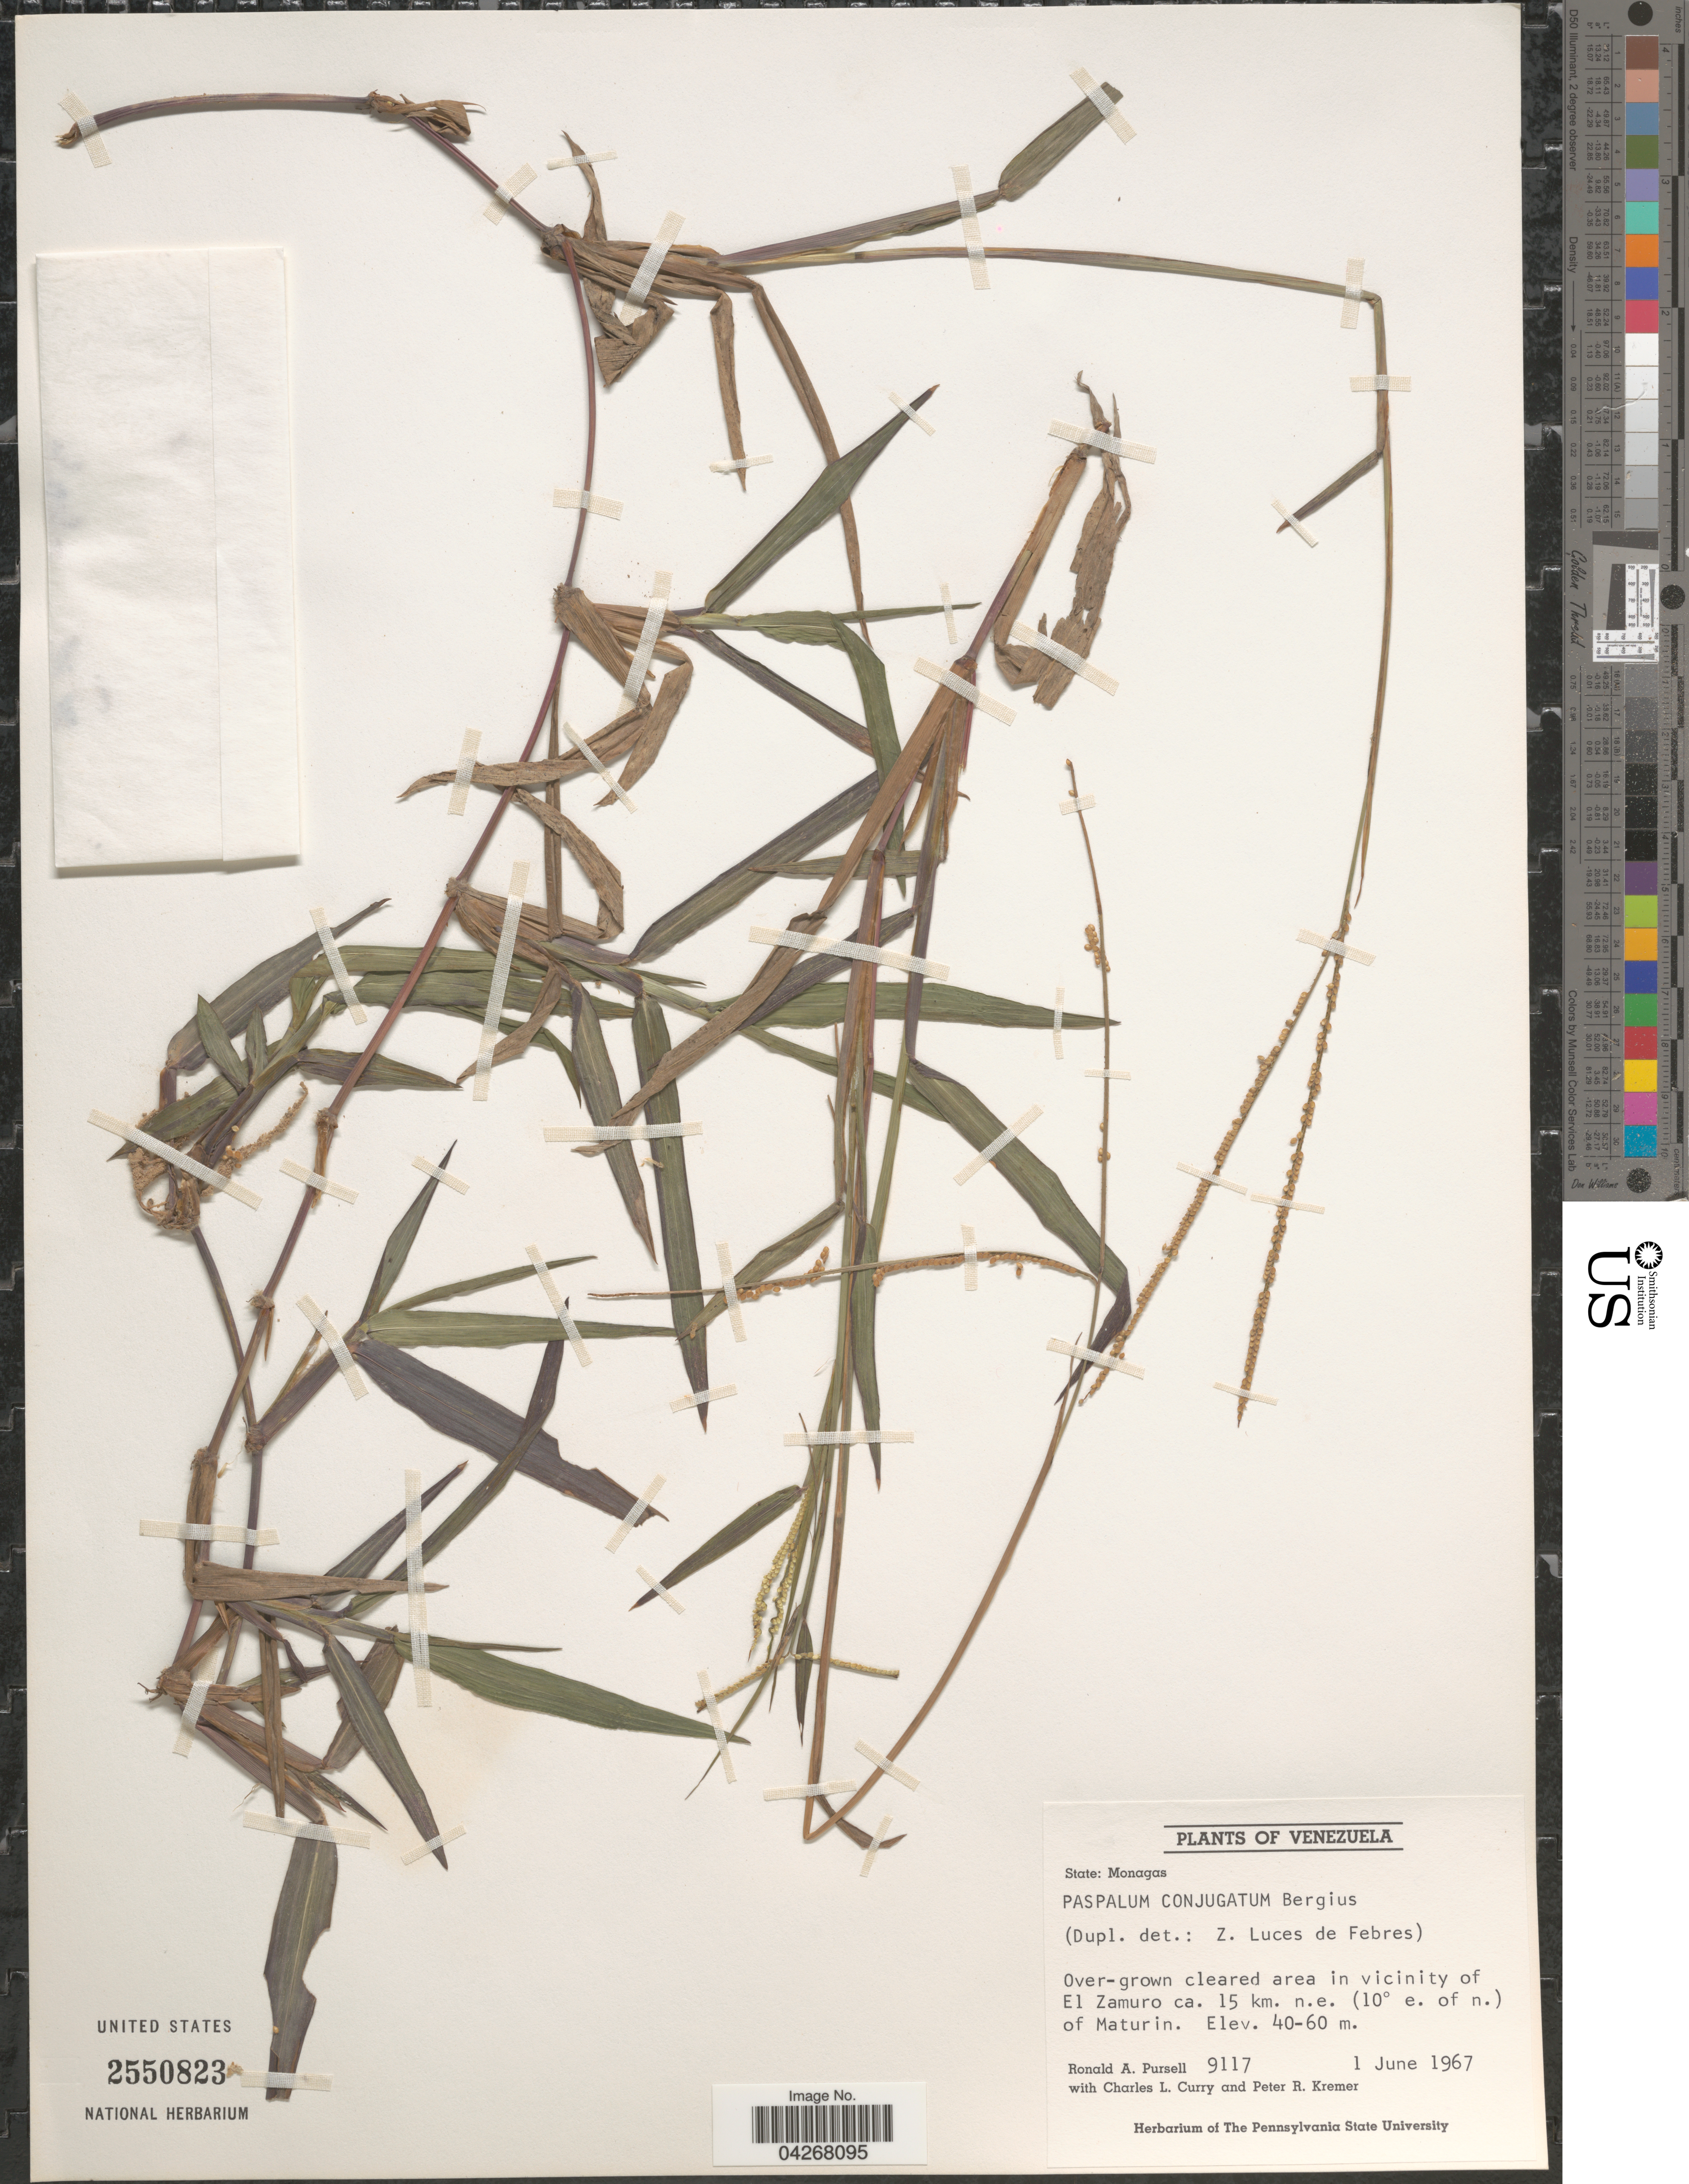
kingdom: Plantae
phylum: Tracheophyta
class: Liliopsida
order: Poales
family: Poaceae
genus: Paspalum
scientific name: Paspalum conjugatum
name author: P.J. Bergius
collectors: R. A. Pursell, C. L. Curry & P. Kremer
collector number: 9117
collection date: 1967-06-01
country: Venezuela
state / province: Monagas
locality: Over-grown cleared area in vicinity of El Zamuro ca. 15 km. n.e. (10° e. of n.) of Maturin.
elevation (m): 40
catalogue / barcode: US 2550823